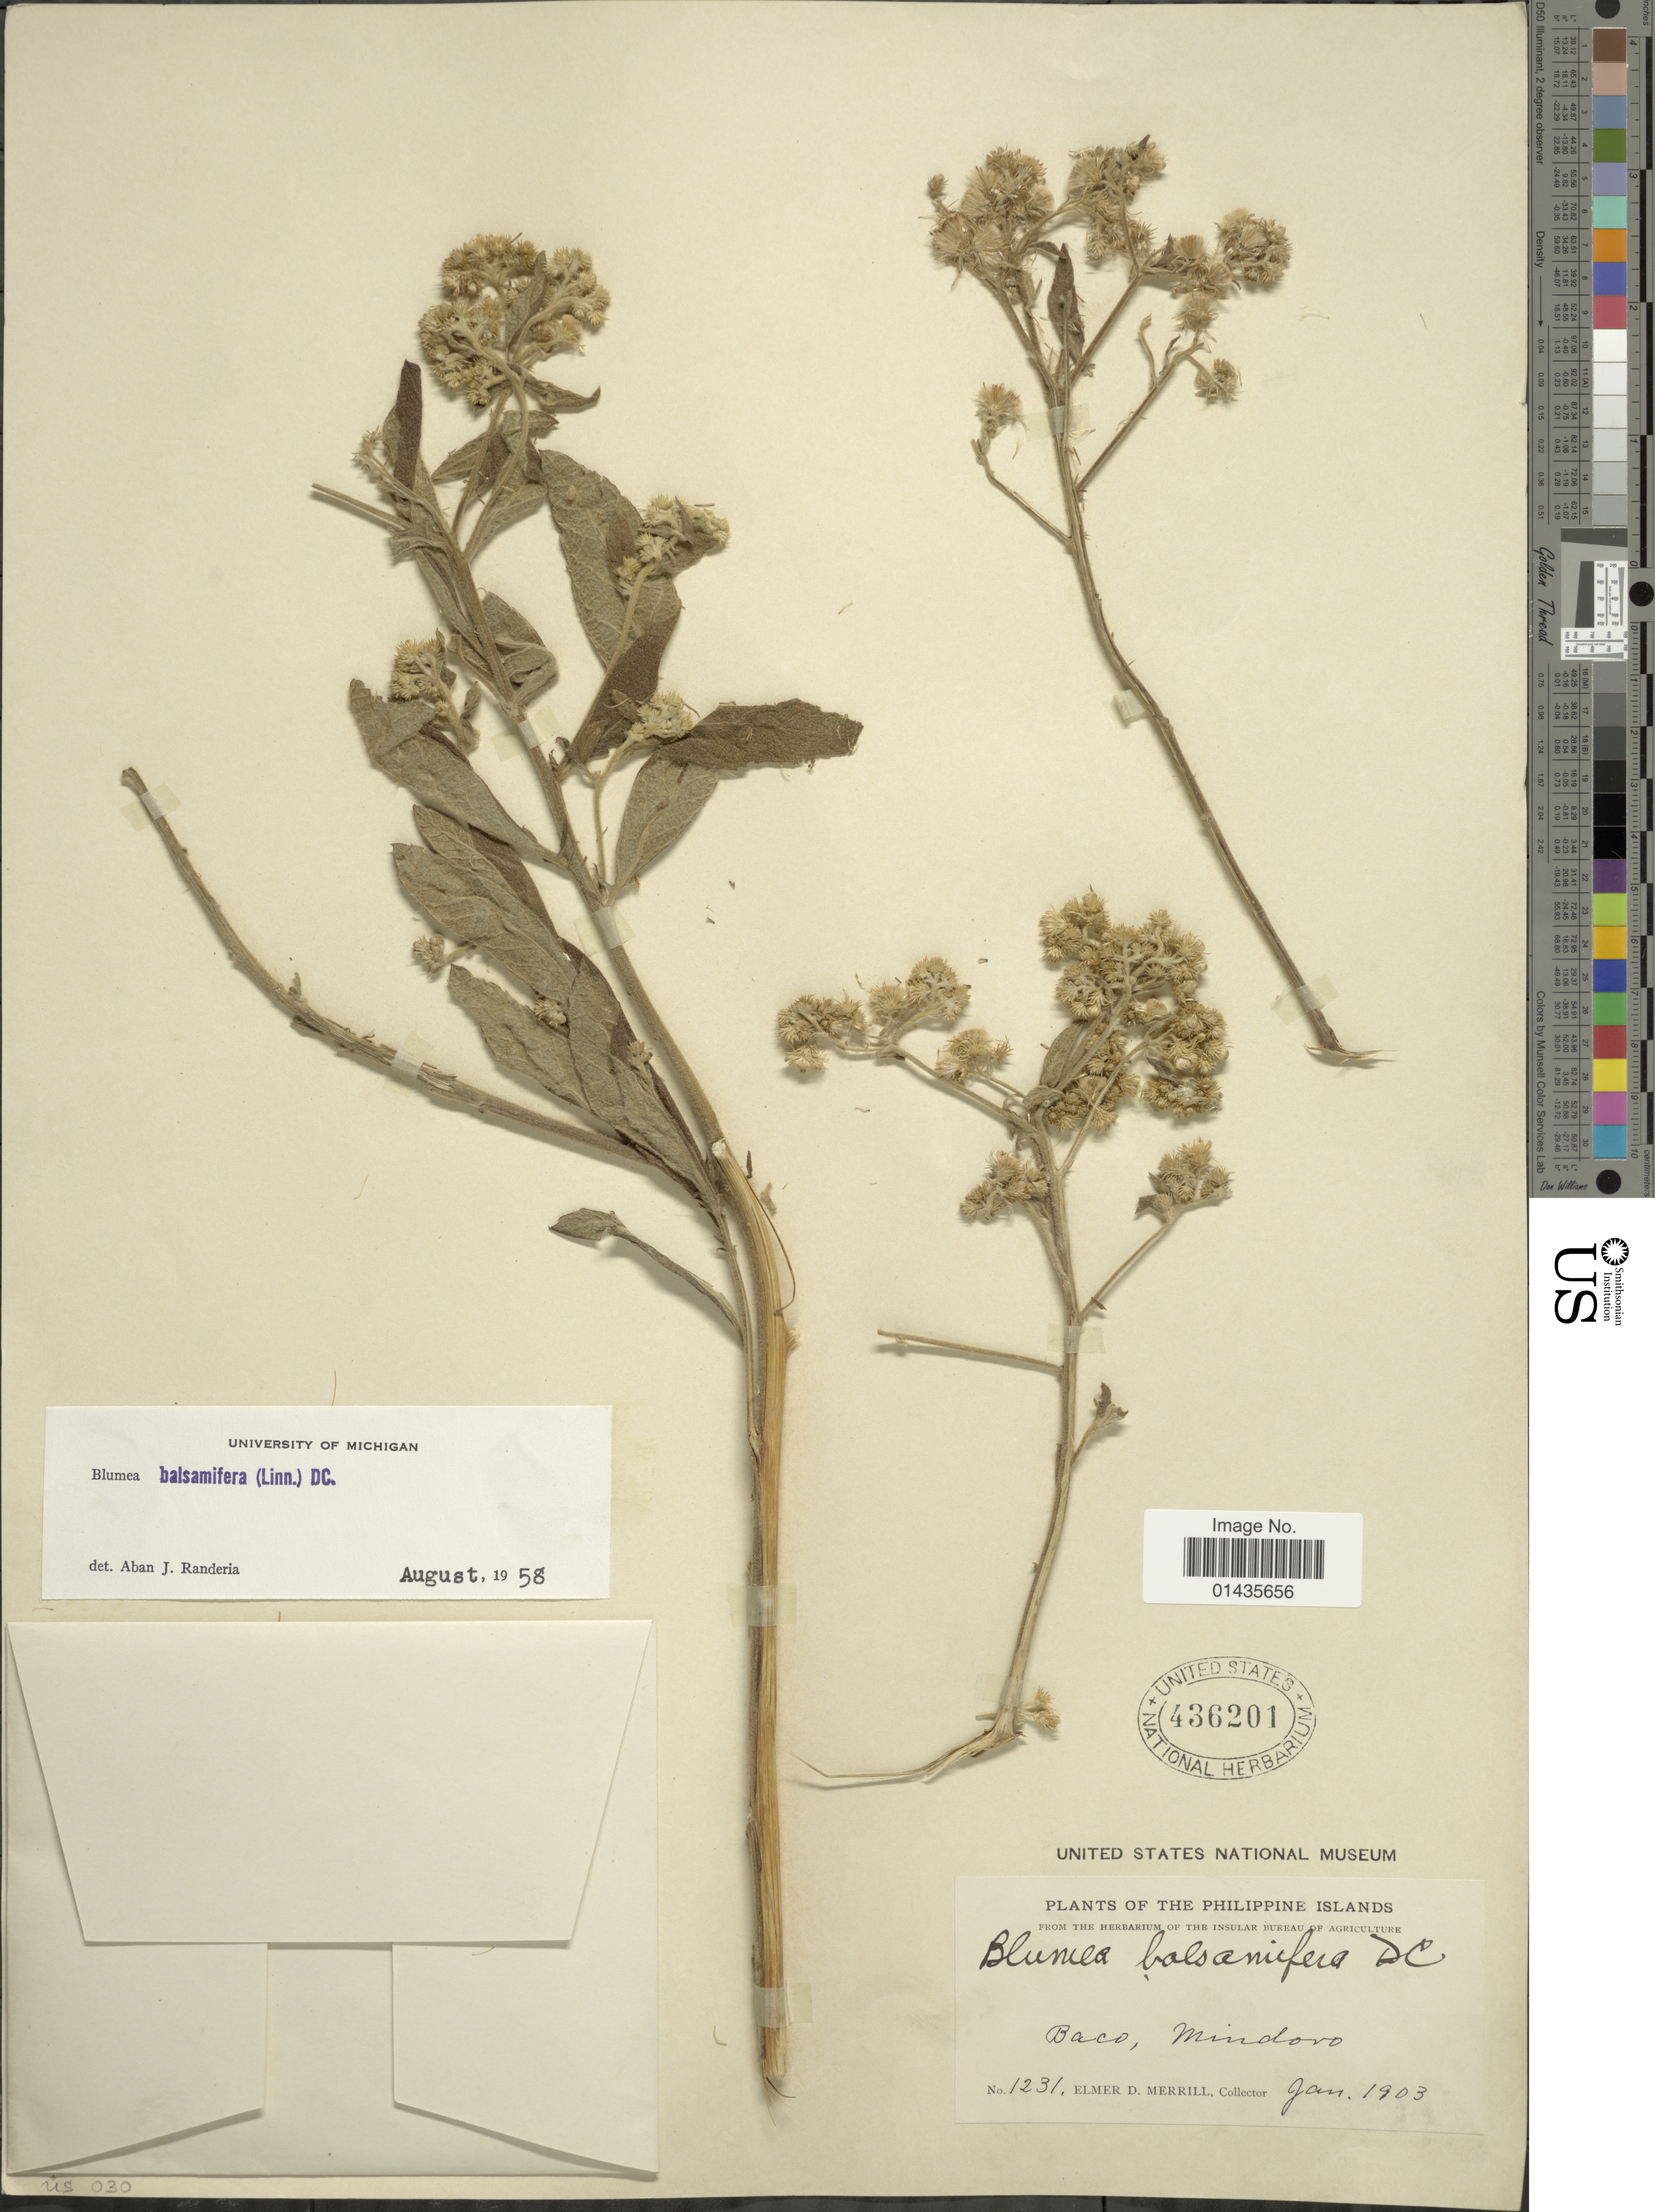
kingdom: Plantae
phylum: Tracheophyta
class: Magnoliopsida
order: Asterales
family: Asteraceae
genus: Blumea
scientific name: Blumea balsamifera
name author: (L.) DC.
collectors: E. D. Merrill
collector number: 1231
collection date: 1903-01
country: Philippines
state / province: Mimaropa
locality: Philippine Islands, Baco, Mindoro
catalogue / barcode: US 436201